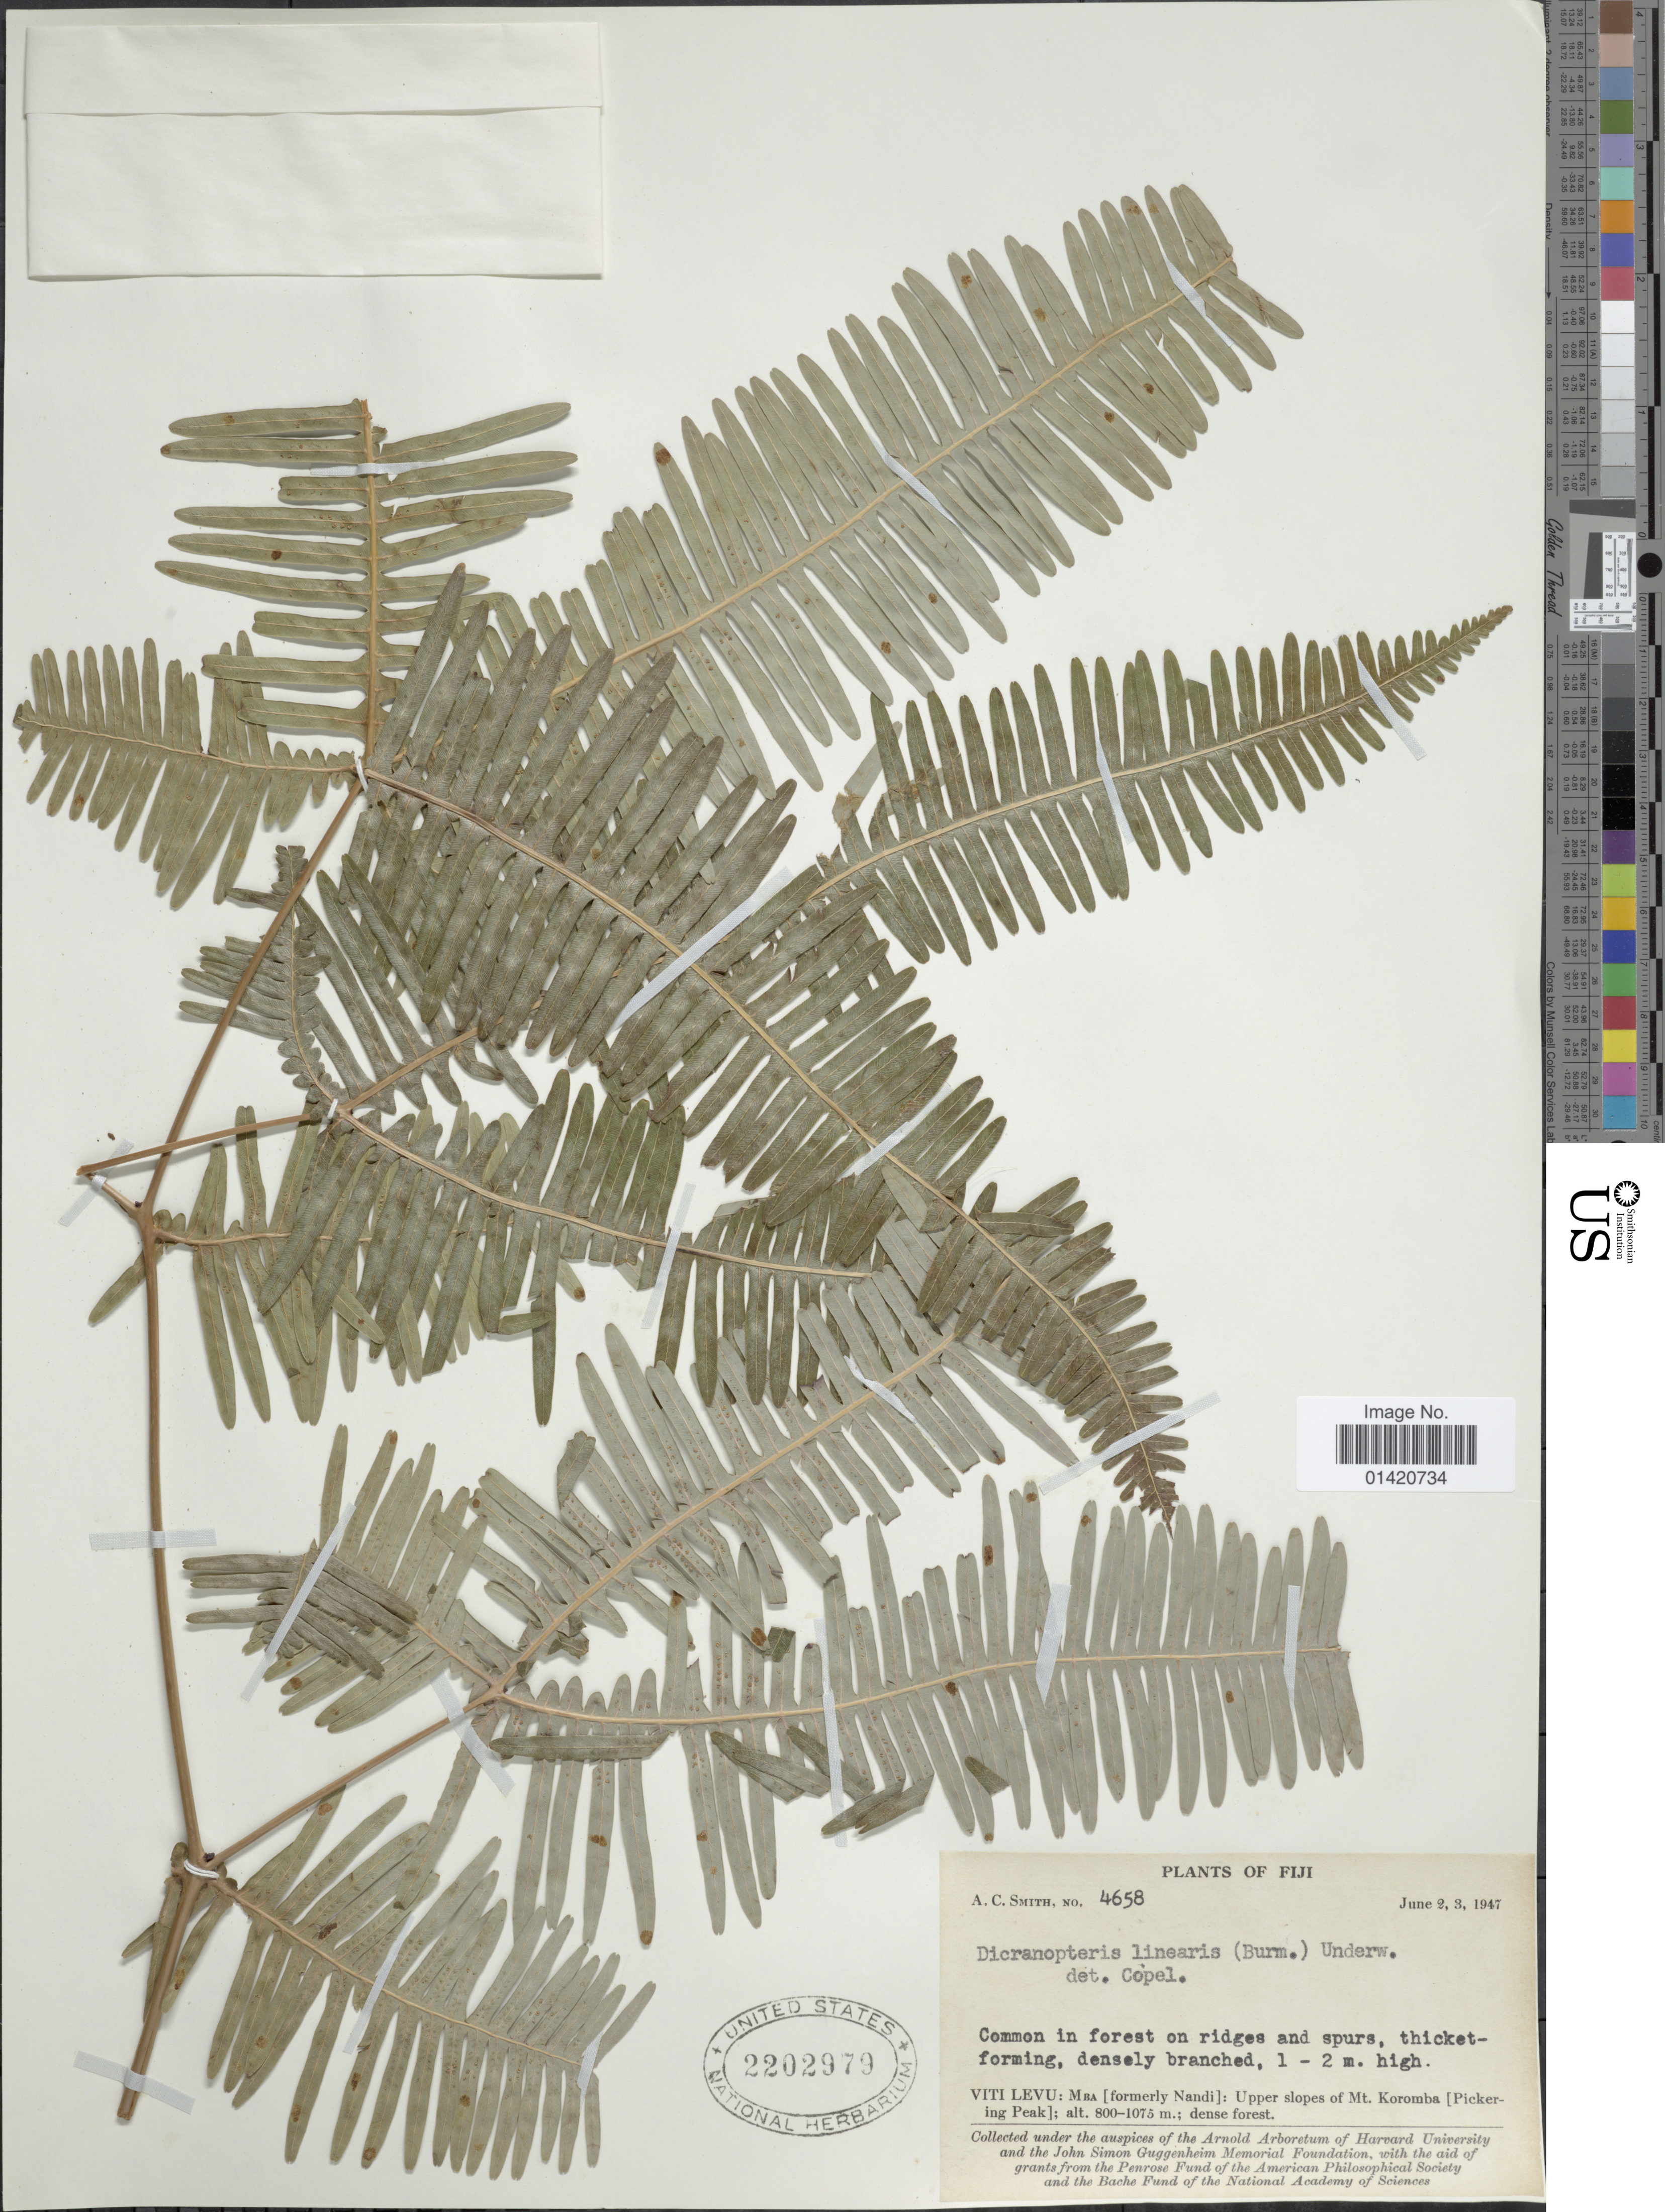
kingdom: Plantae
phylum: Tracheophyta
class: Polypodiopsida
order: Gleicheniales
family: Gleicheniaceae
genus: Dicranopteris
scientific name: Dicranopteris linearis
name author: (Burm. f.) Underw.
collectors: A. C. Smith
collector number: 4658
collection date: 1947-06-02/1947-06-03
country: Fiji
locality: Viti Levu: Mba [formerly nandi]: Upper slopes of Mt Koromba [Pickering Peak]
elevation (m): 800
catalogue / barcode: US 2202979